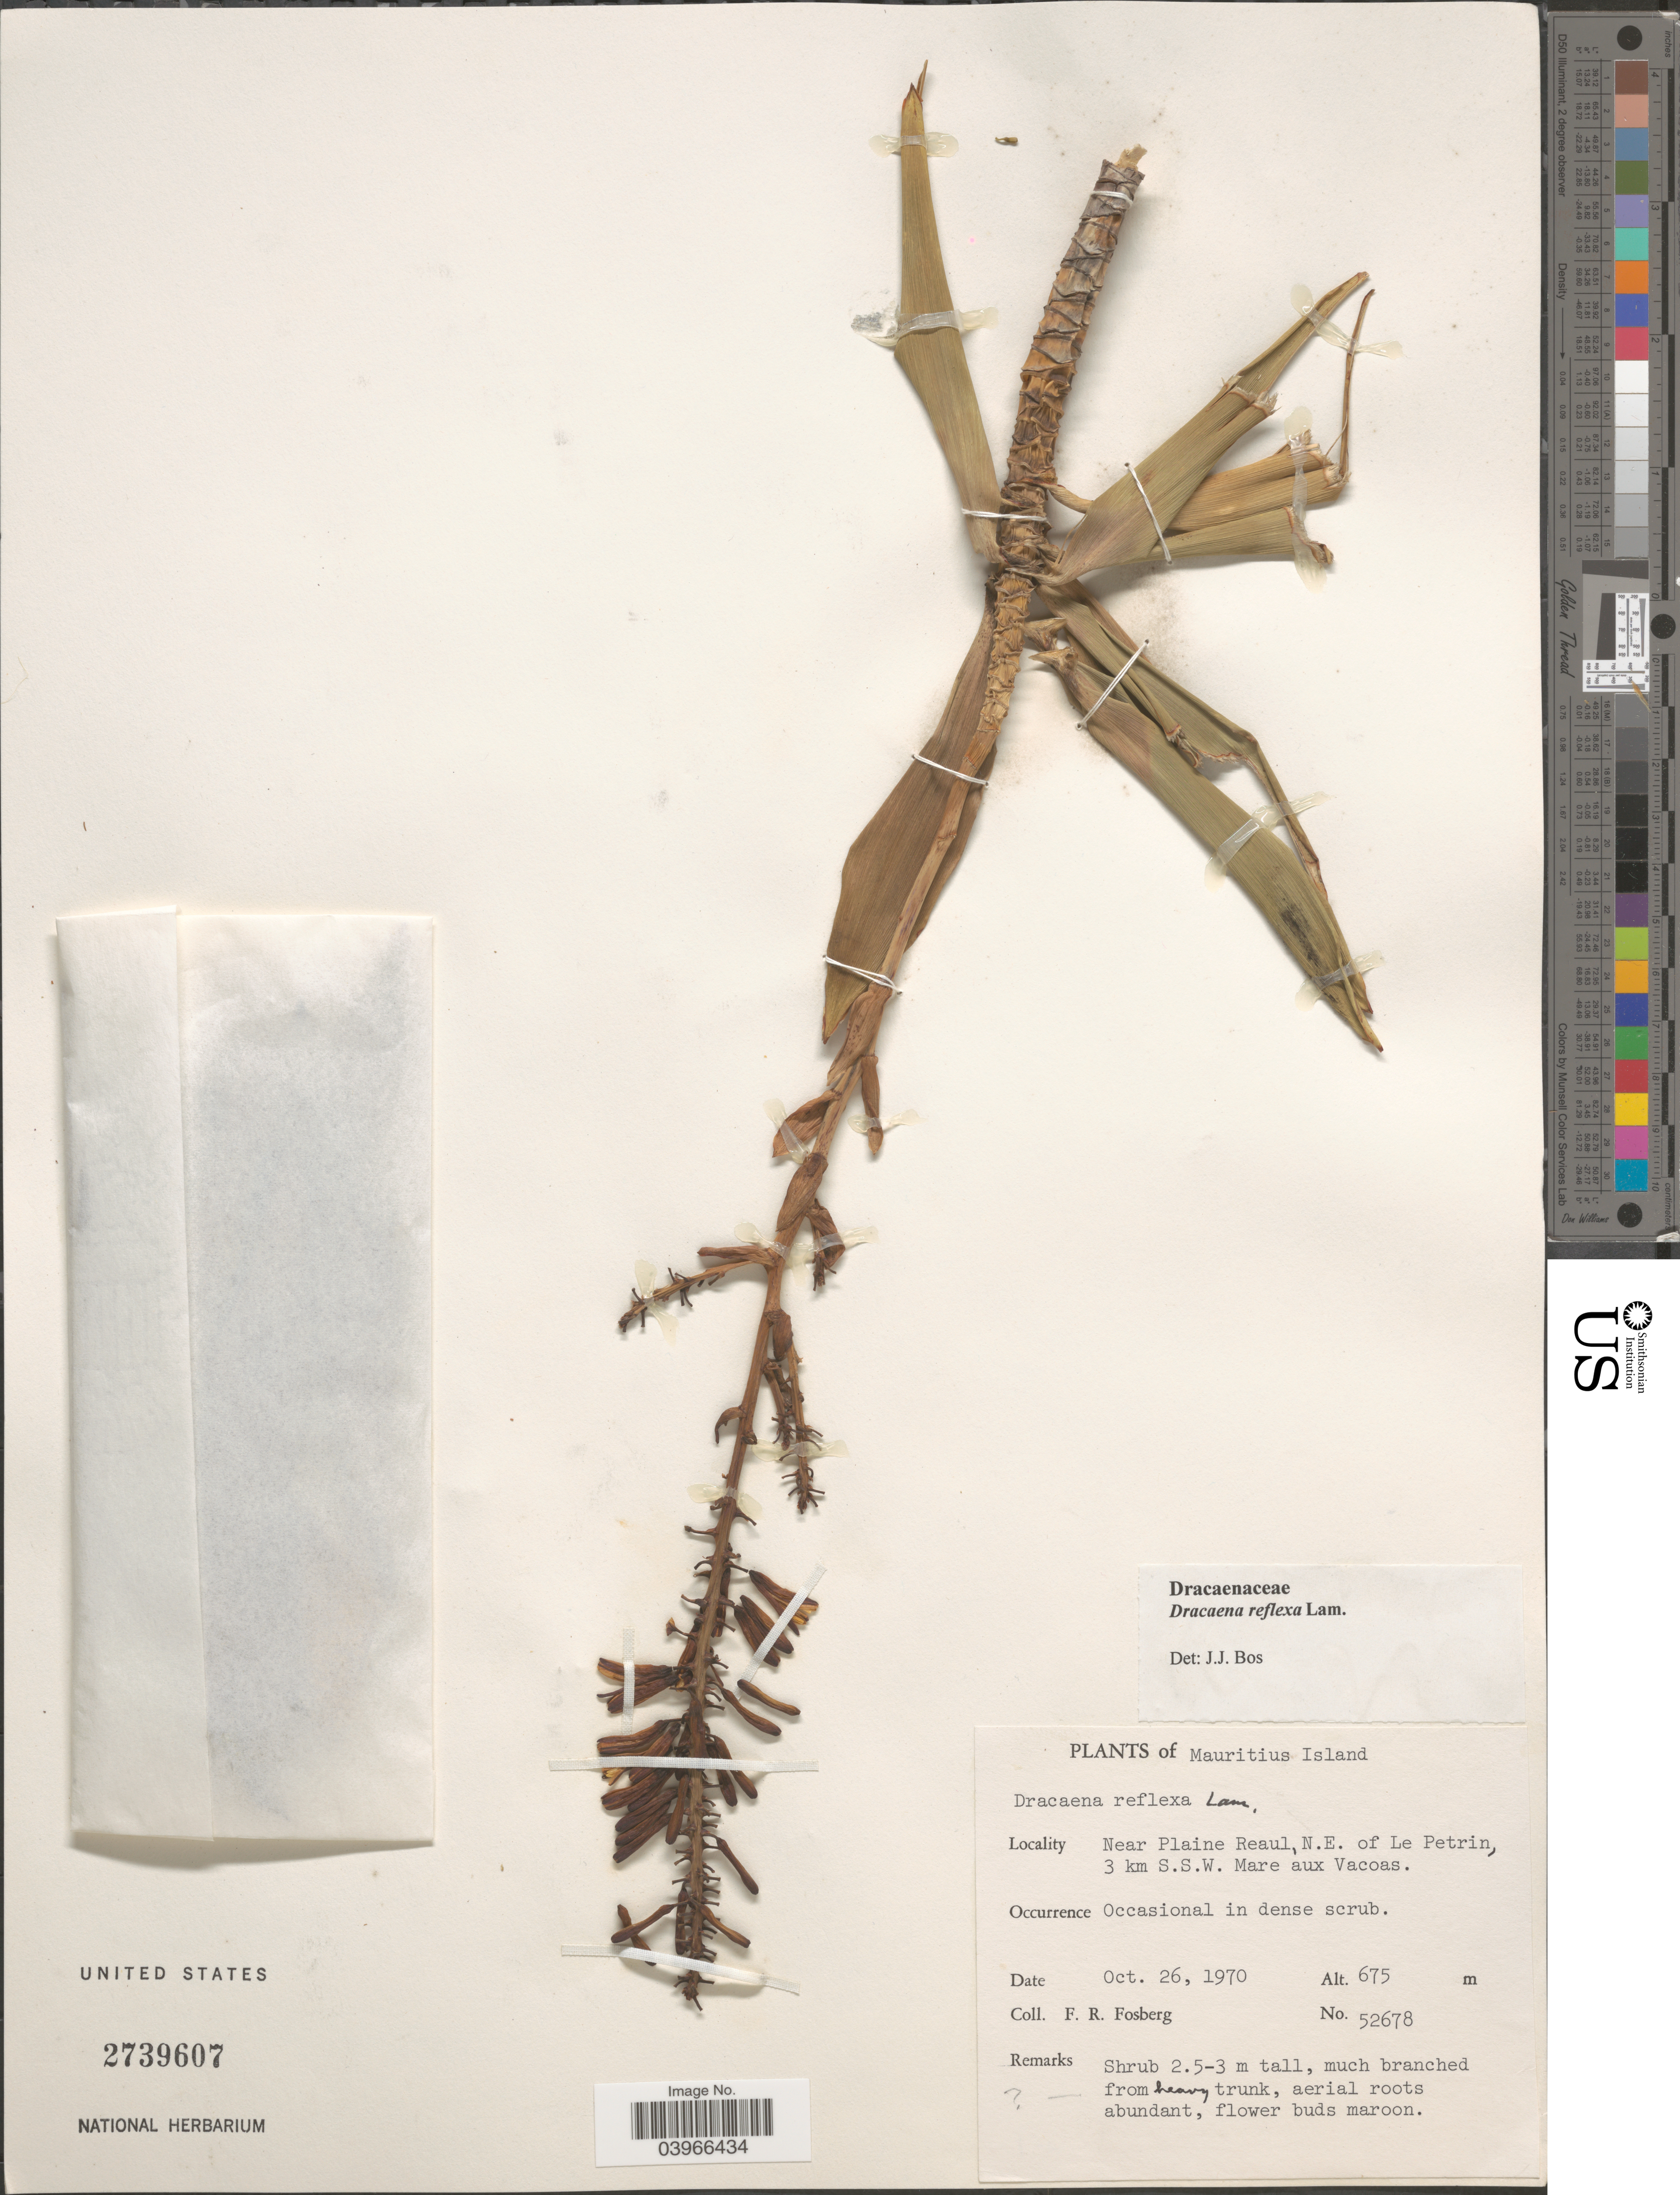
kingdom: Plantae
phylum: Tracheophyta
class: Liliopsida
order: Asparagales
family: Asparagaceae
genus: Dracaena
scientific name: Dracaena reflexa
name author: Lam.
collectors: F. R. Fosberg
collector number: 52678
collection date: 1970-10-26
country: Mauritius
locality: Mauritius Island. Near Plaine Reaul, N. E. of Le Petrin, 3 km S.S.W. Mare aux Vacoas.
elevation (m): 675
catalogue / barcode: US 2739607